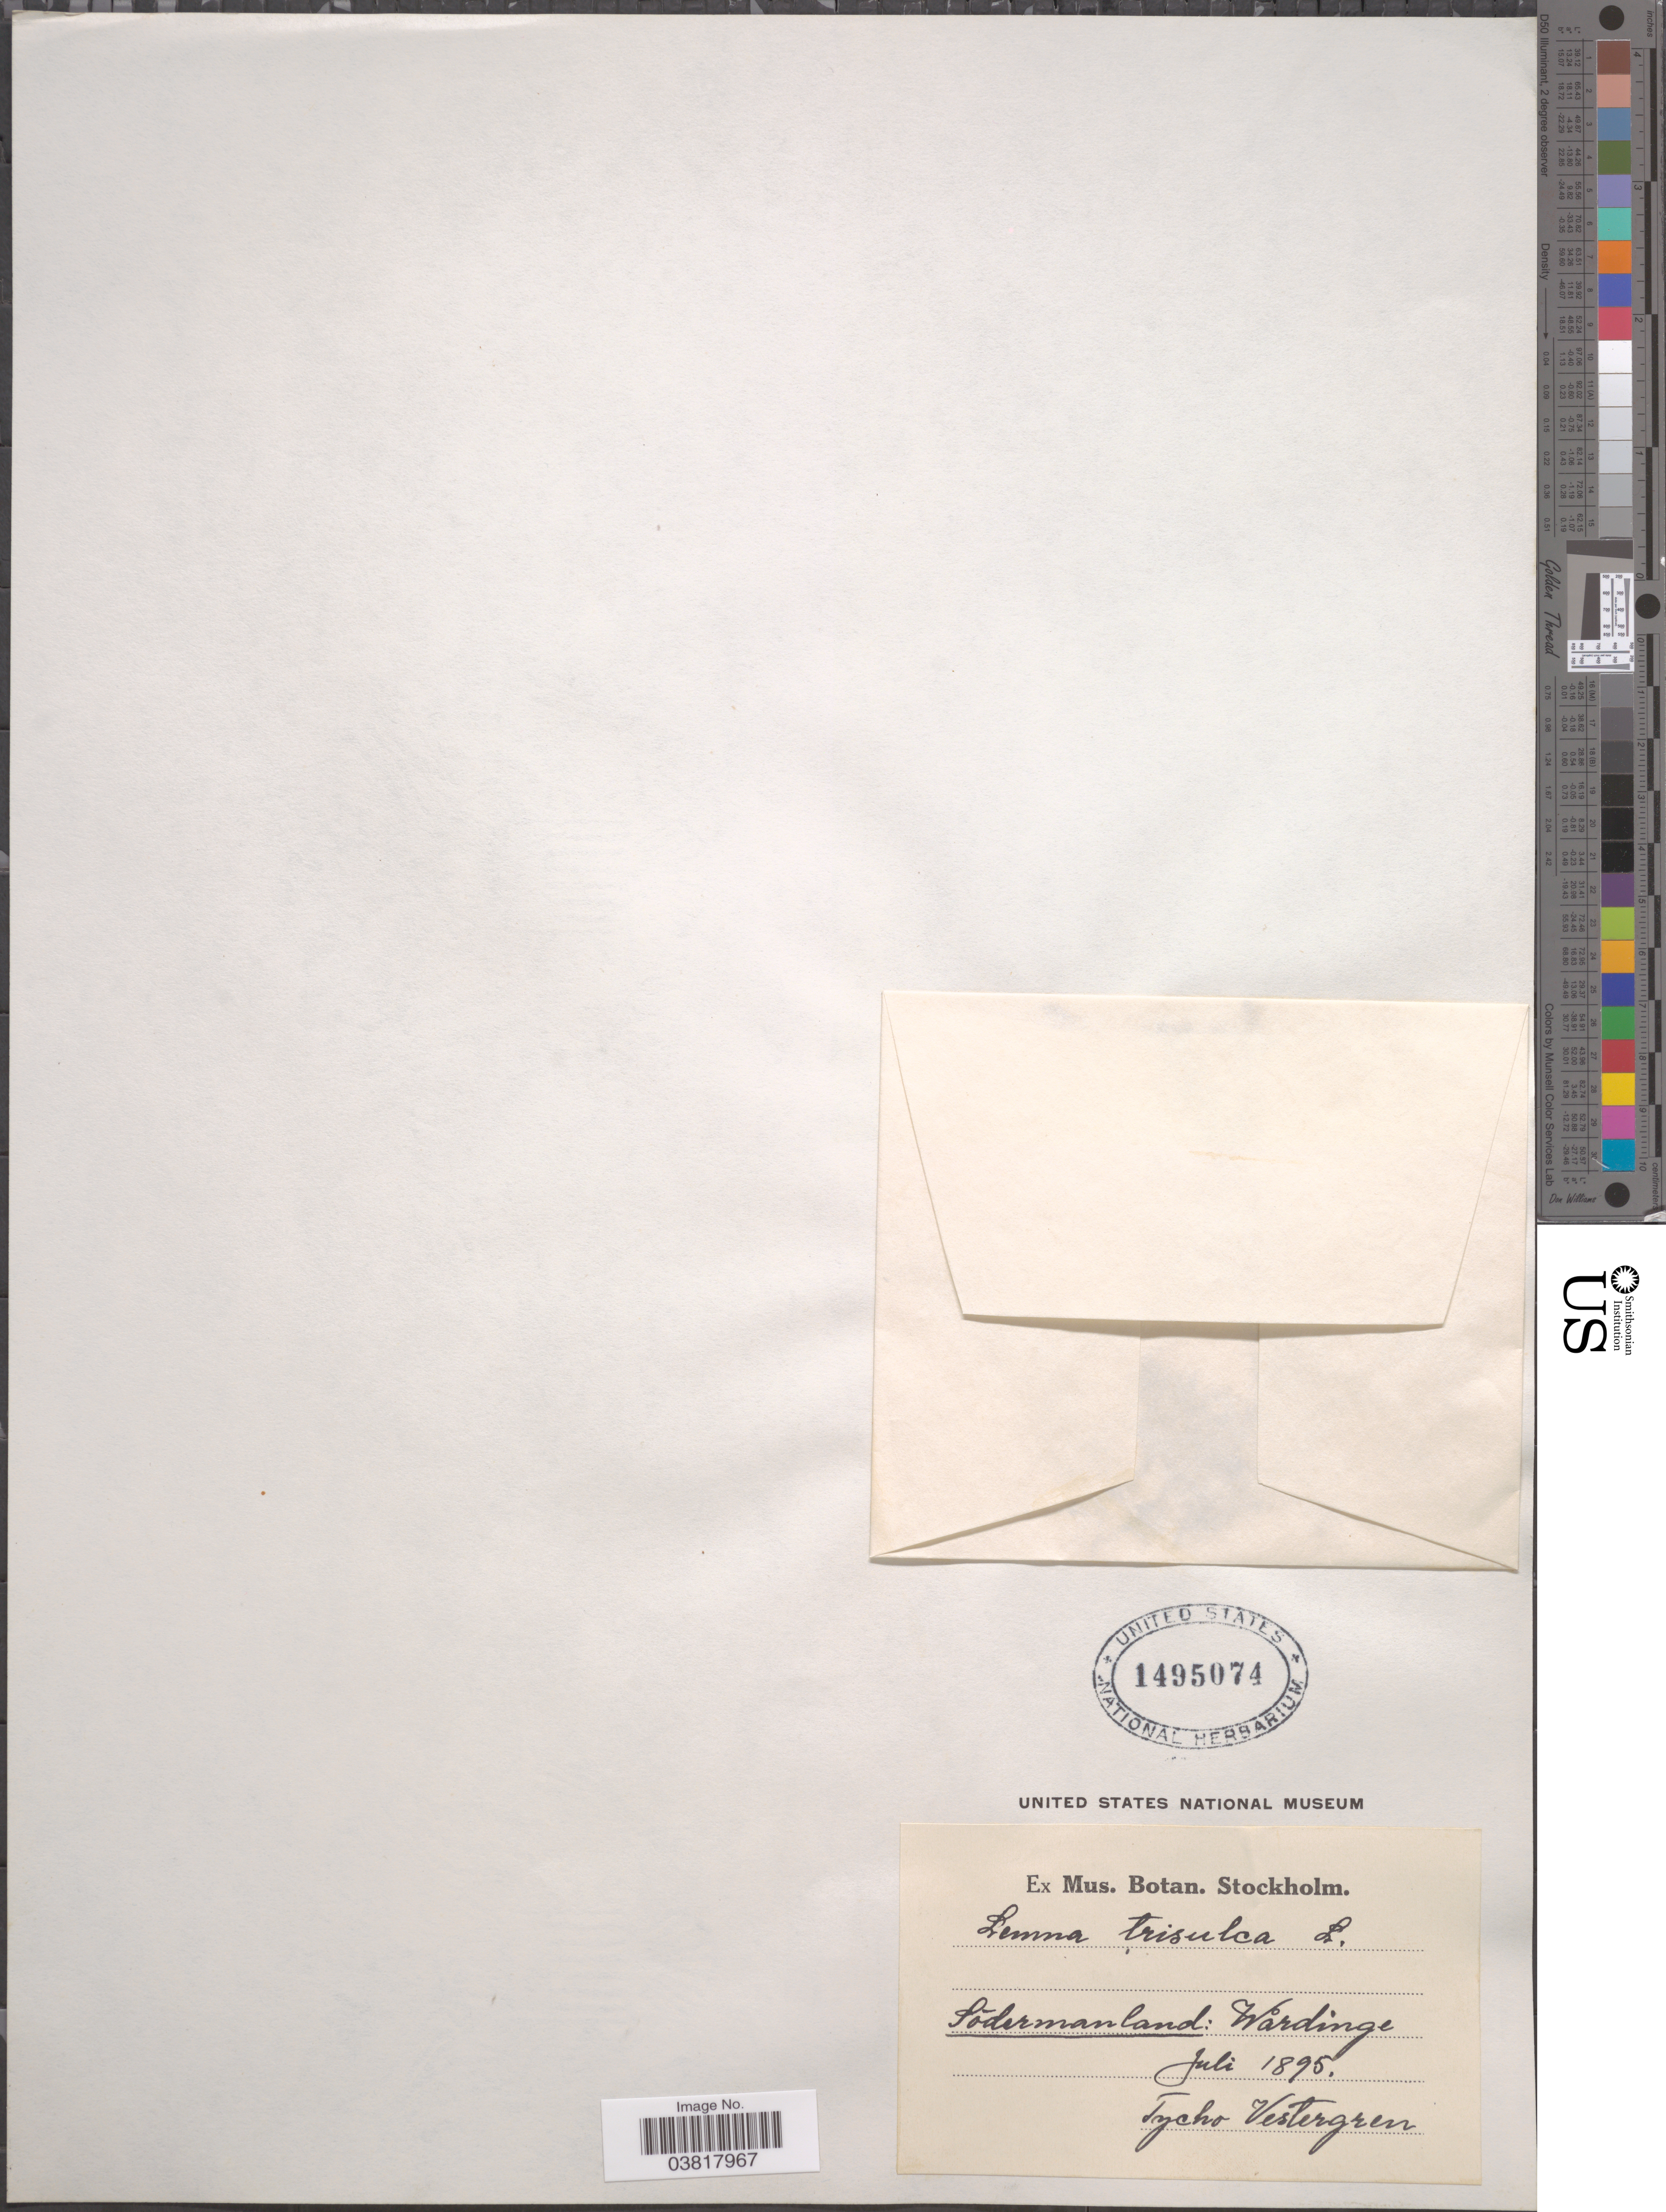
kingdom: Plantae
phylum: Tracheophyta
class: Liliopsida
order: Alismatales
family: Araceae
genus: Lemna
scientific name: Lemna trisulca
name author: L.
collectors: T. Vestergren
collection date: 1895-07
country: Sweden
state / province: Sodermanland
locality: Wardinge.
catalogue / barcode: US 1495074